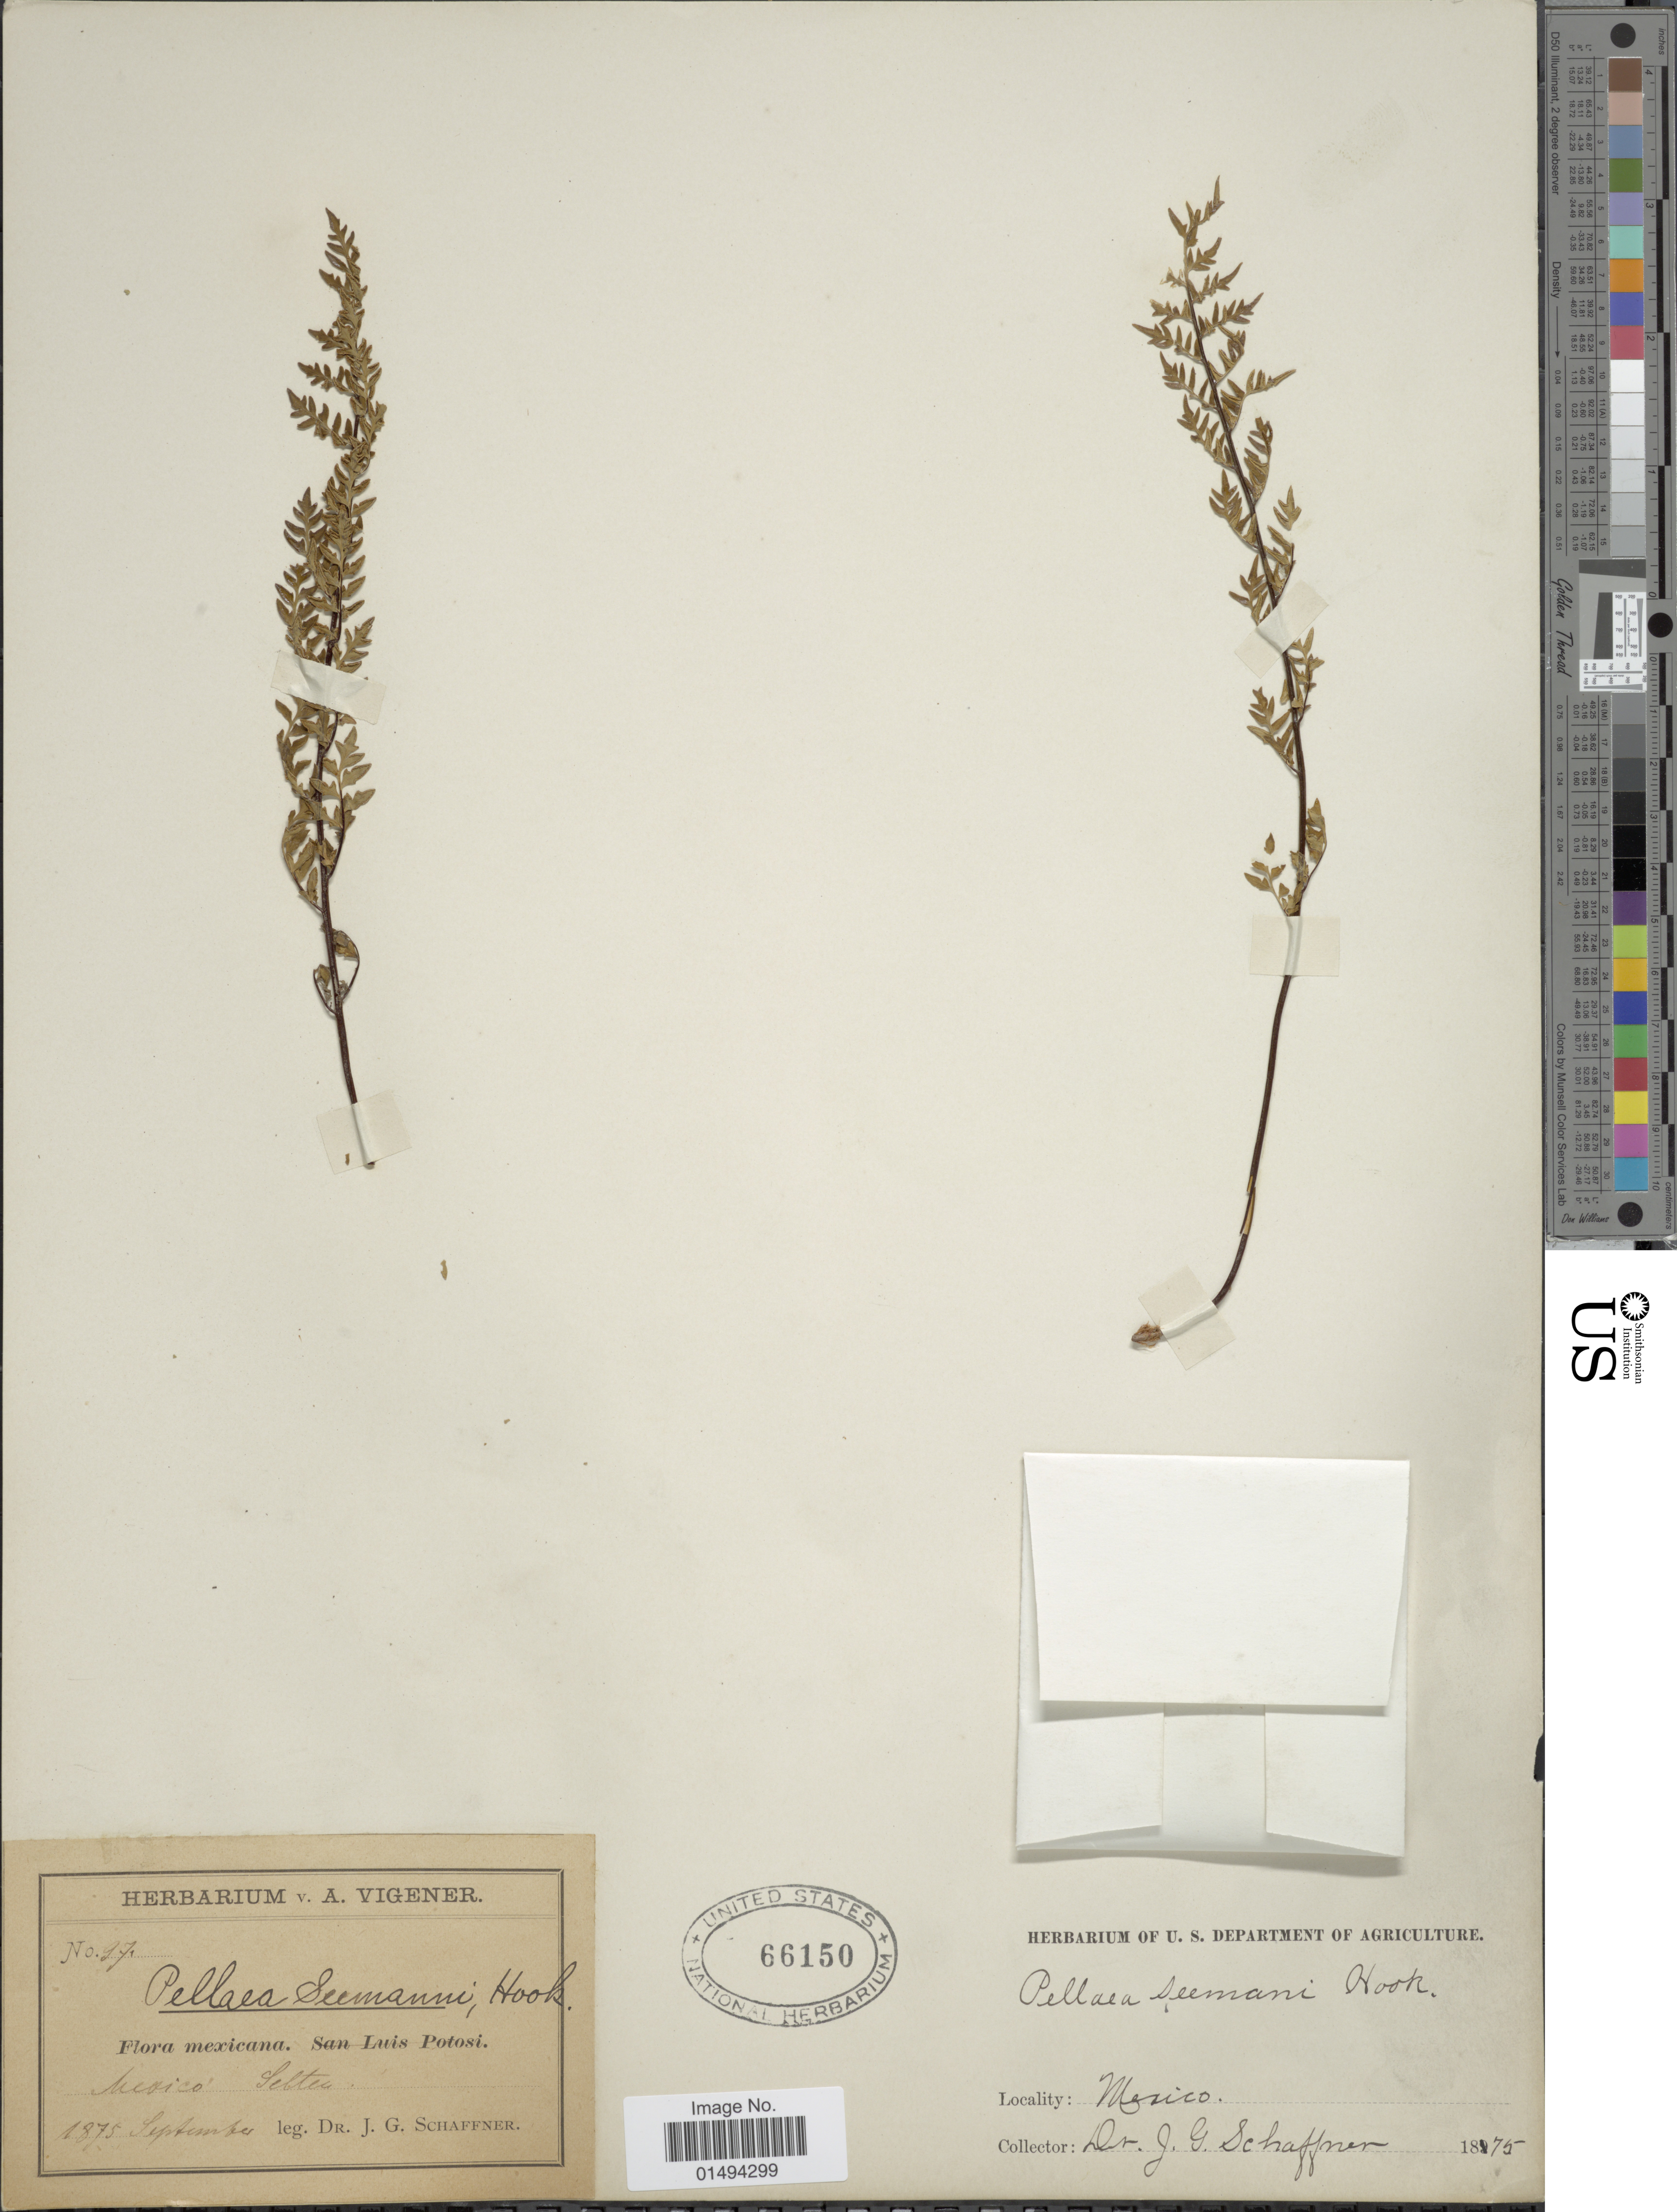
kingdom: Plantae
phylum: Tracheophyta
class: Polypodiopsida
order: Polypodiales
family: Pteridaceae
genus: Myriopteris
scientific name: Myriopteris allosuroides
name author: (Mett.) Grusz & Windham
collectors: J. G. Schaffner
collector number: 97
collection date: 1875-09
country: Mexico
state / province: San Luis Potosí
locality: Selten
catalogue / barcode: US 66150